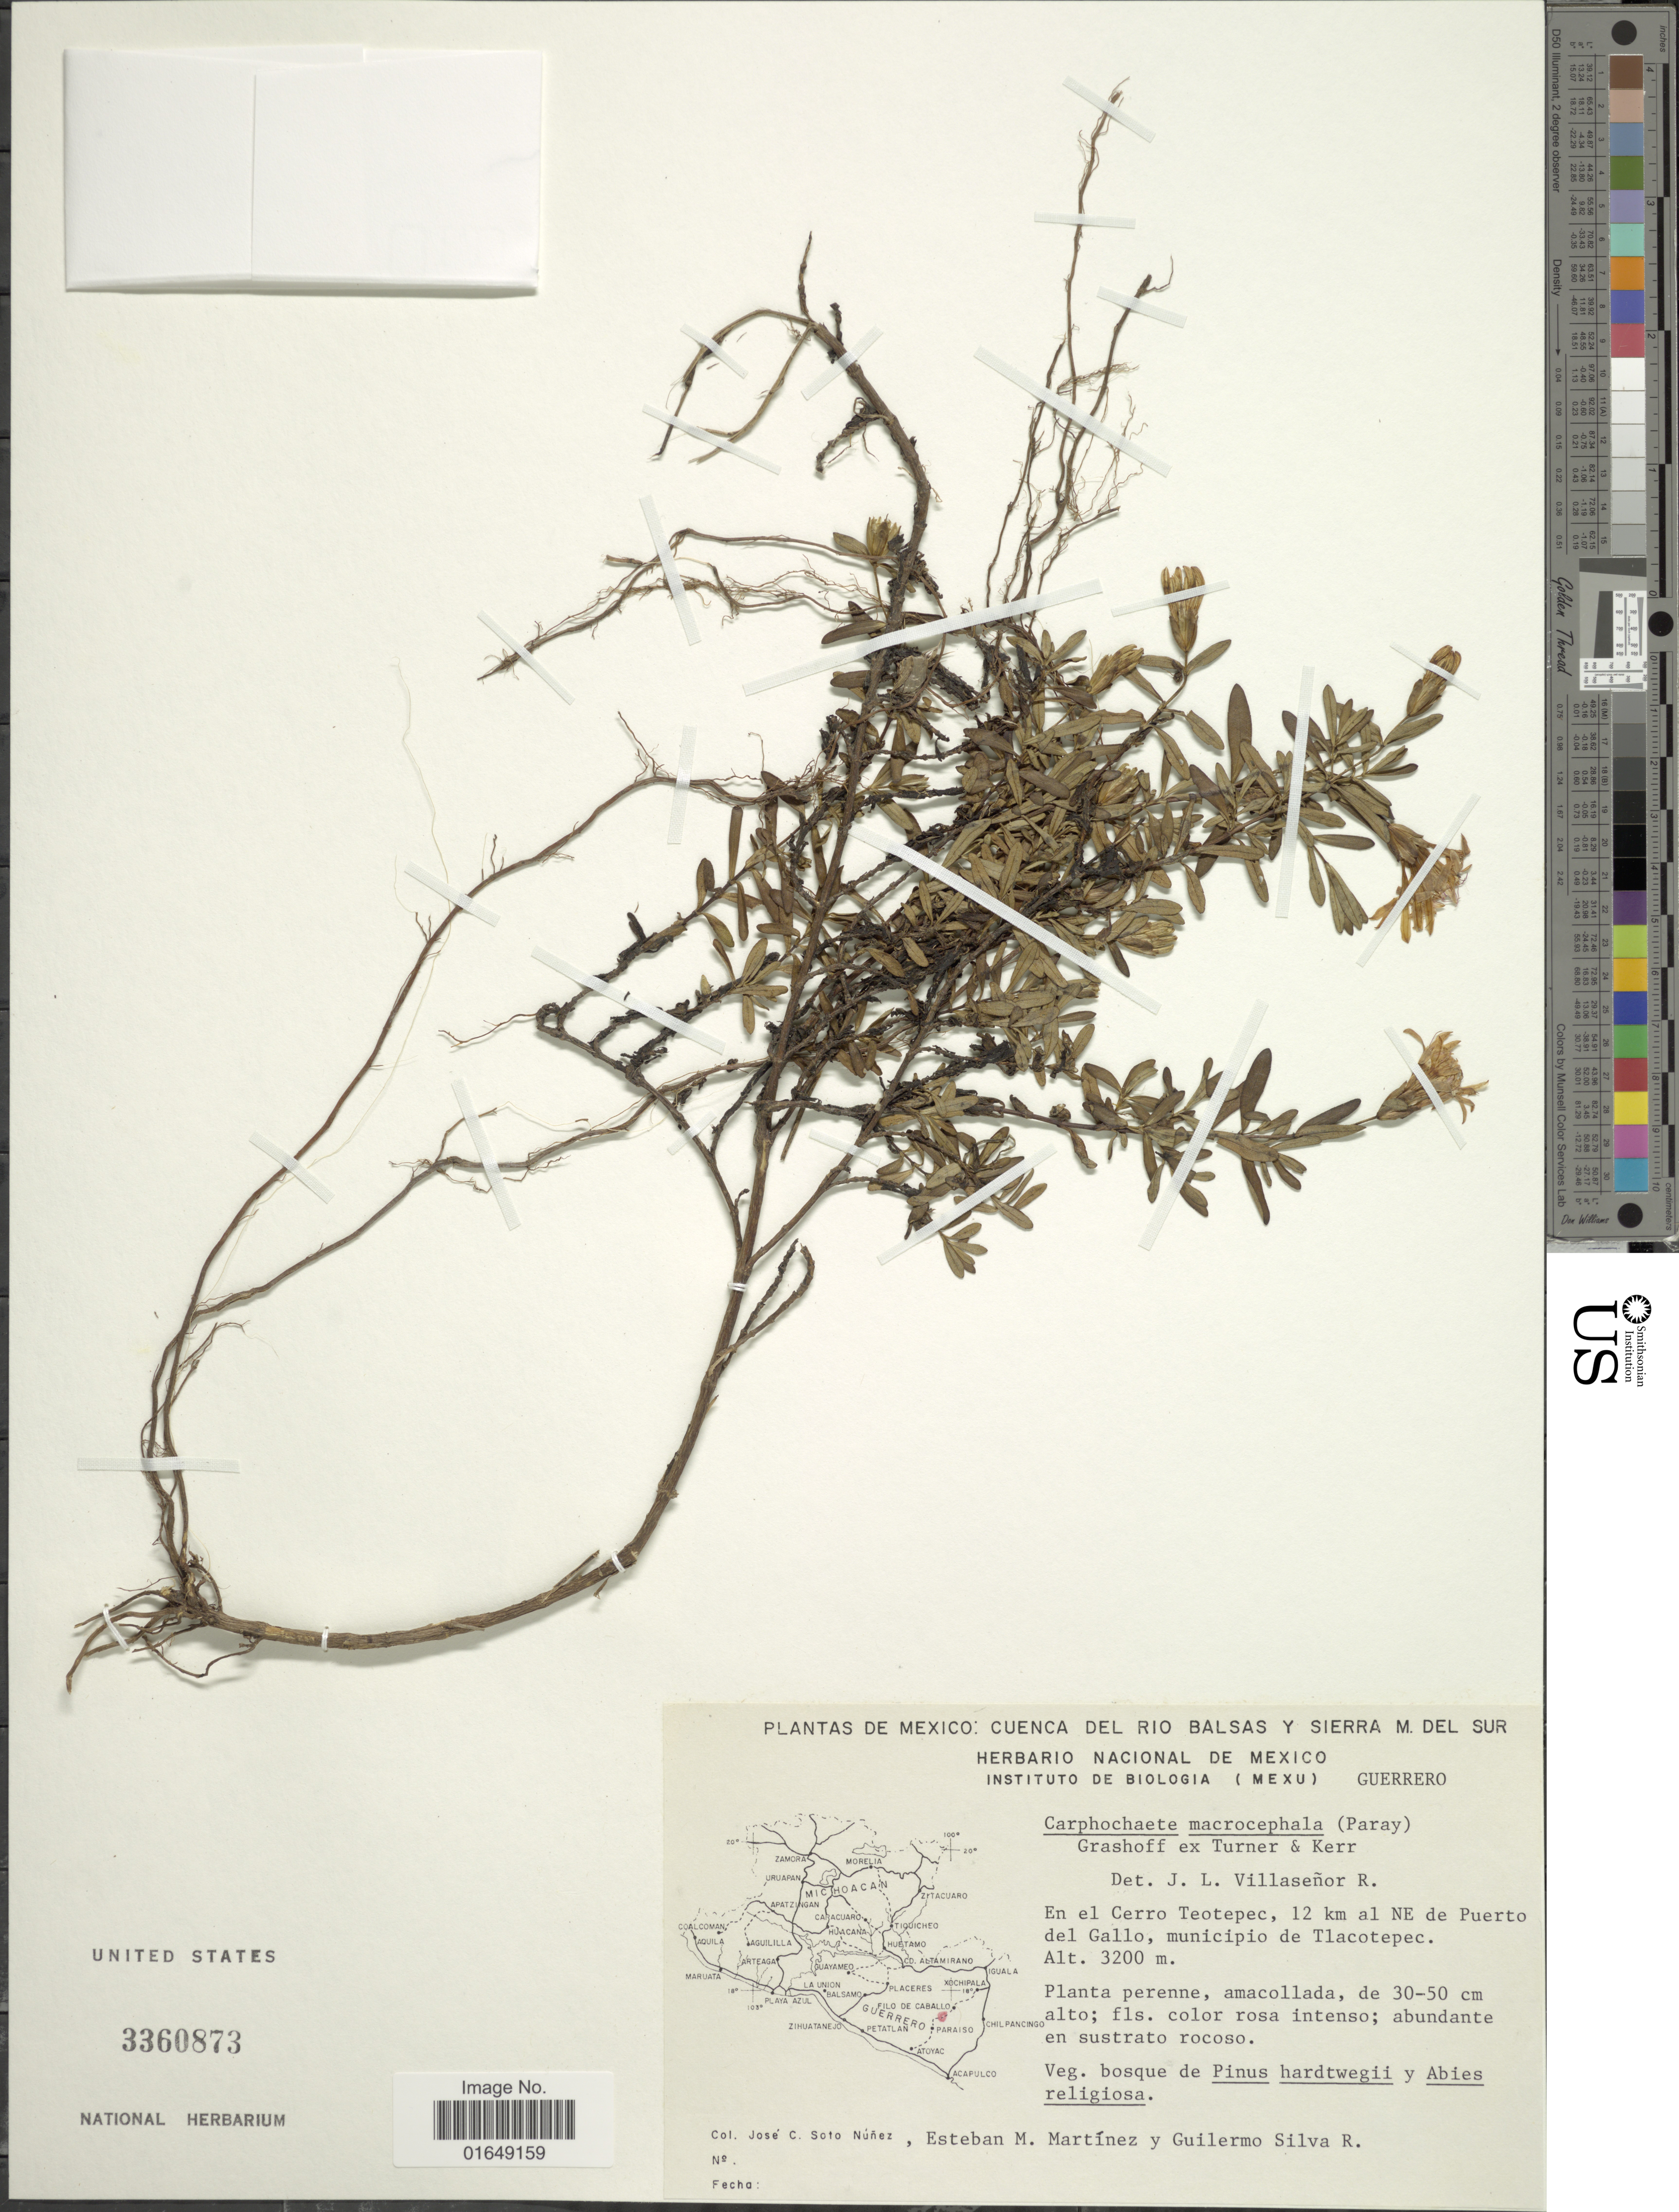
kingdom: Plantae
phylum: Tracheophyta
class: Magnoliopsida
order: Asterales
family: Asteraceae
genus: Revealia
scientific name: Revealia macrocephala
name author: R.M. King & H. Rob.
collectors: J. Soto, E. M. Martínez S. & G. Silva R.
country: Mexico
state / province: Guerrero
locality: Cuenca del Rio Balsas y Sierra M. del Sur., en el Cerro Teotepec, 12 km al NE de Puerto del Gallo, municipio de Tlacotepec.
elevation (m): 3200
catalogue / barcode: US 3360873